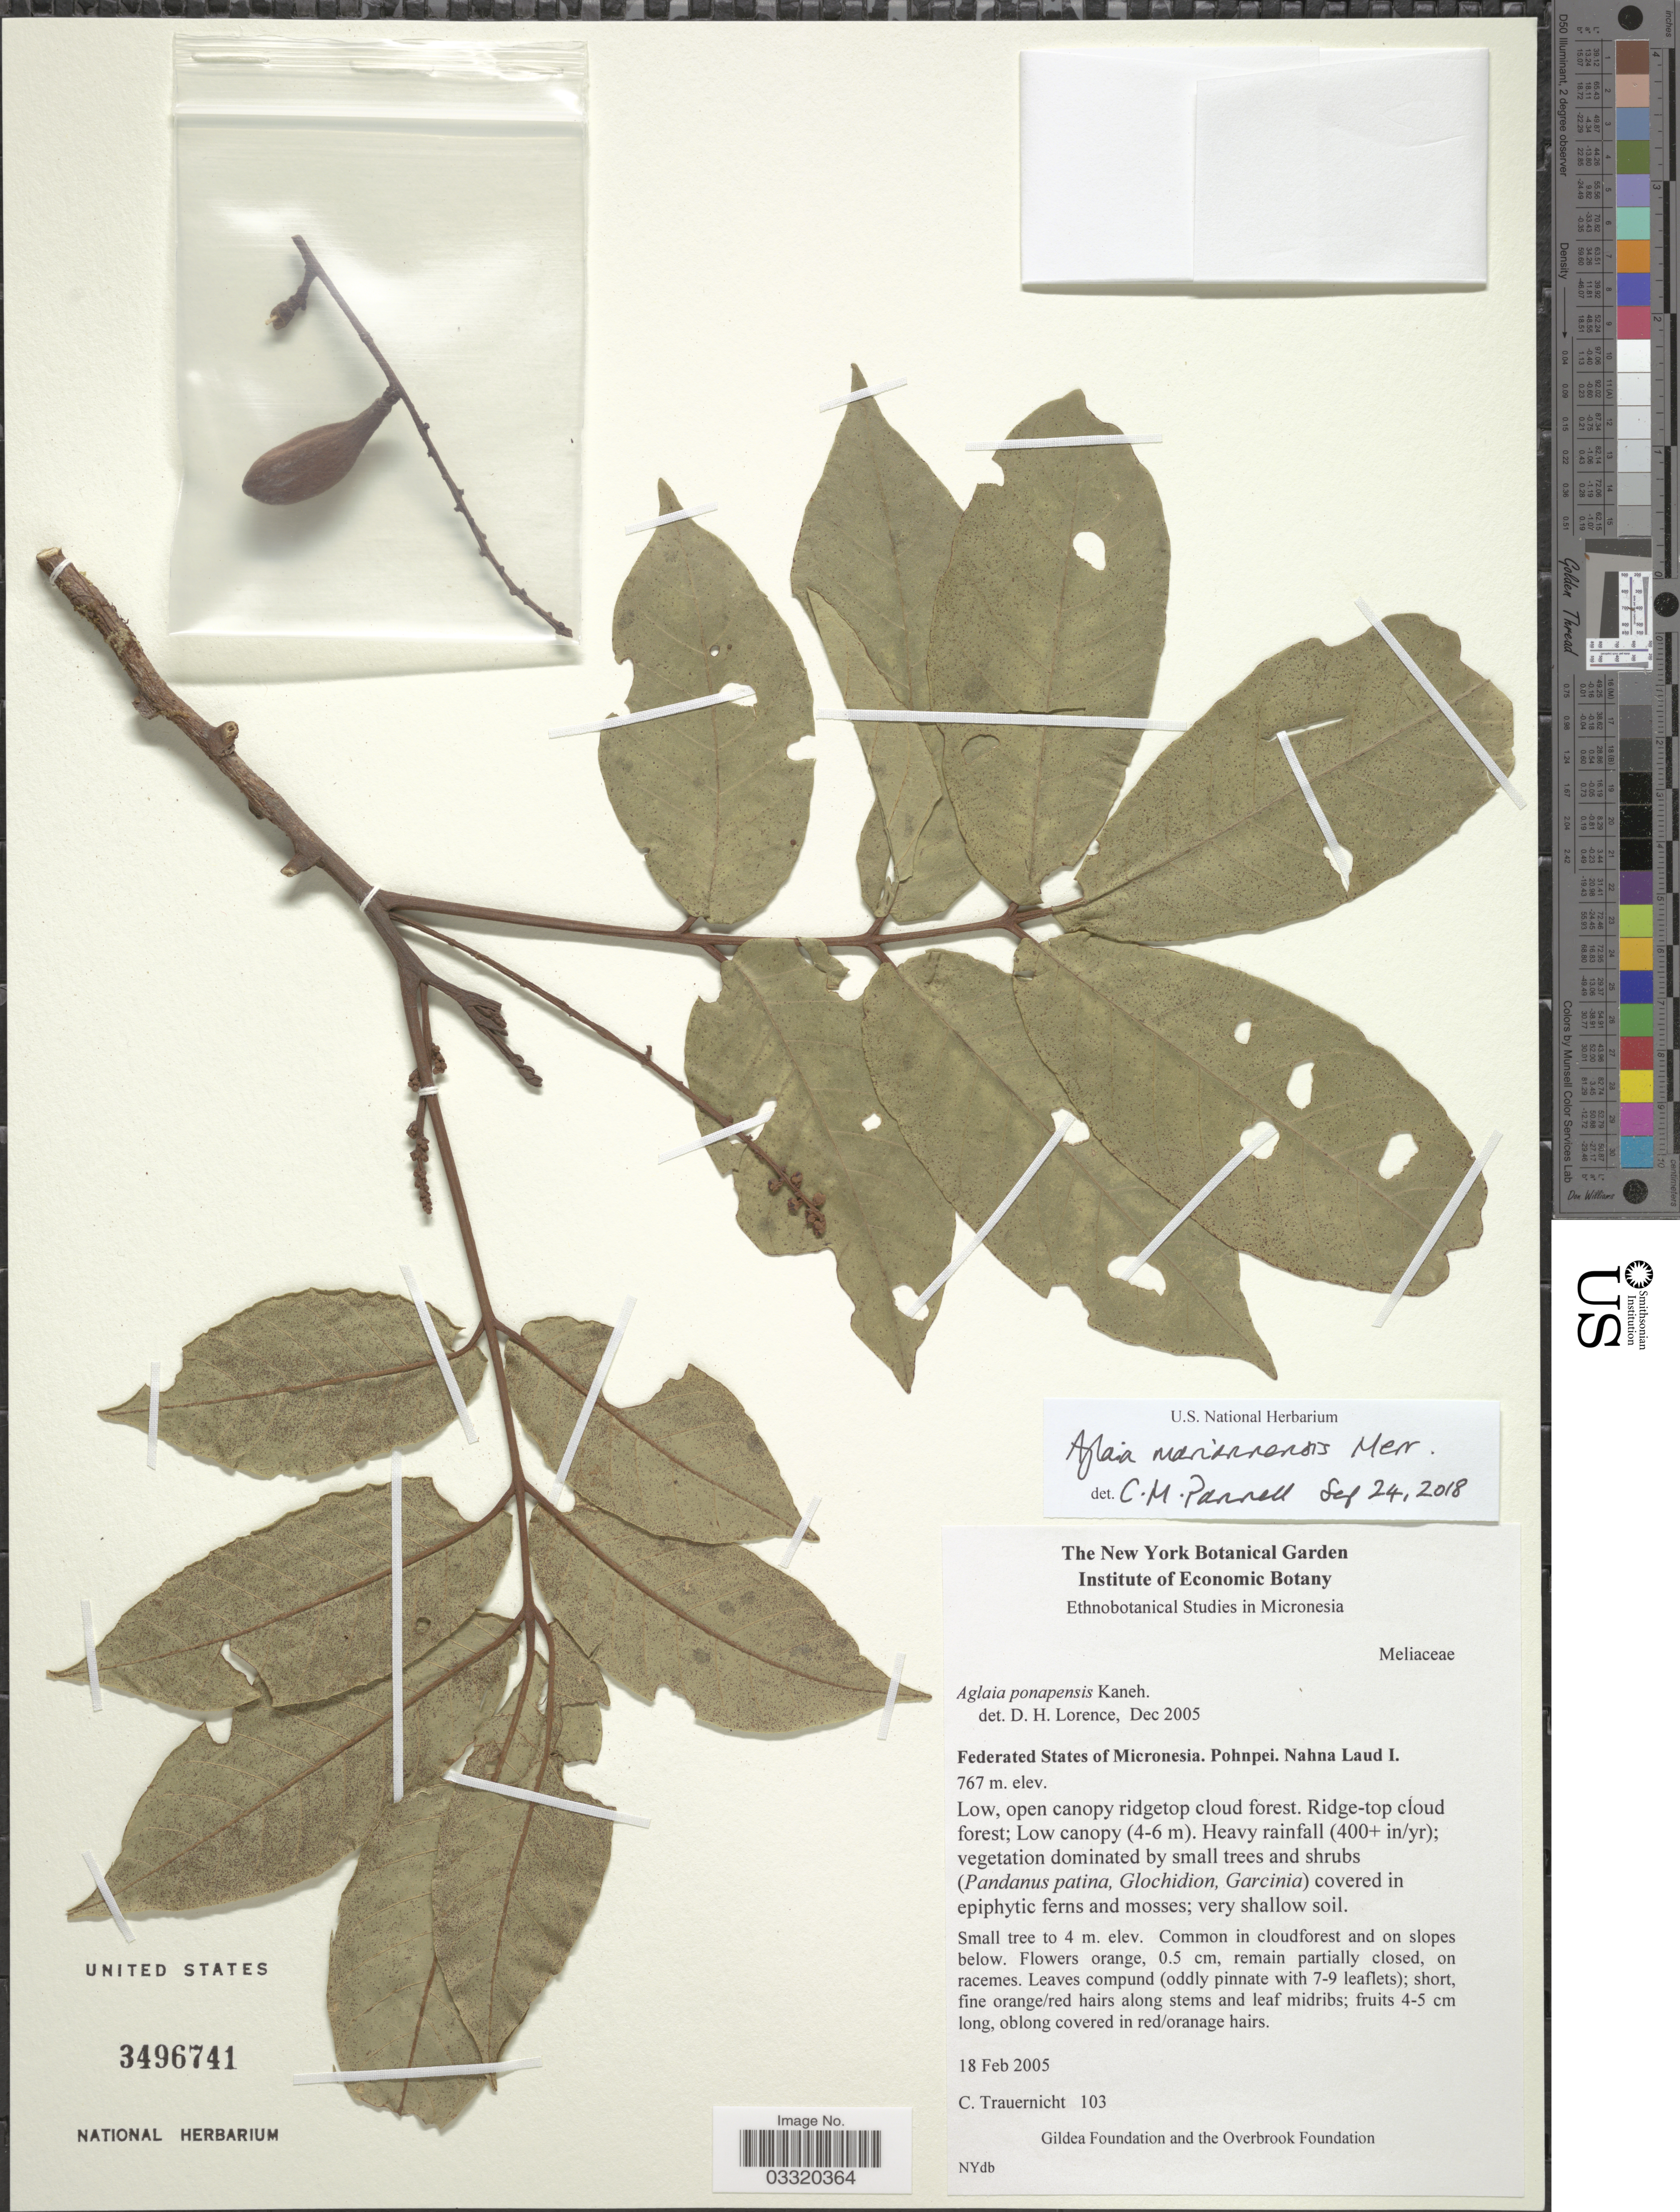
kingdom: Plantae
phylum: Tracheophyta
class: Magnoliopsida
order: Sapindales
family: Meliaceae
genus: Aglaia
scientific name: Aglaia mariannensis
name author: Merr.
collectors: C. Trauernicht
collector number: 103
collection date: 2005-02-18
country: Micronesia, Federated States of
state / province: Pohnpei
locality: Nahna Laud I.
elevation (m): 767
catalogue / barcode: US 3496741